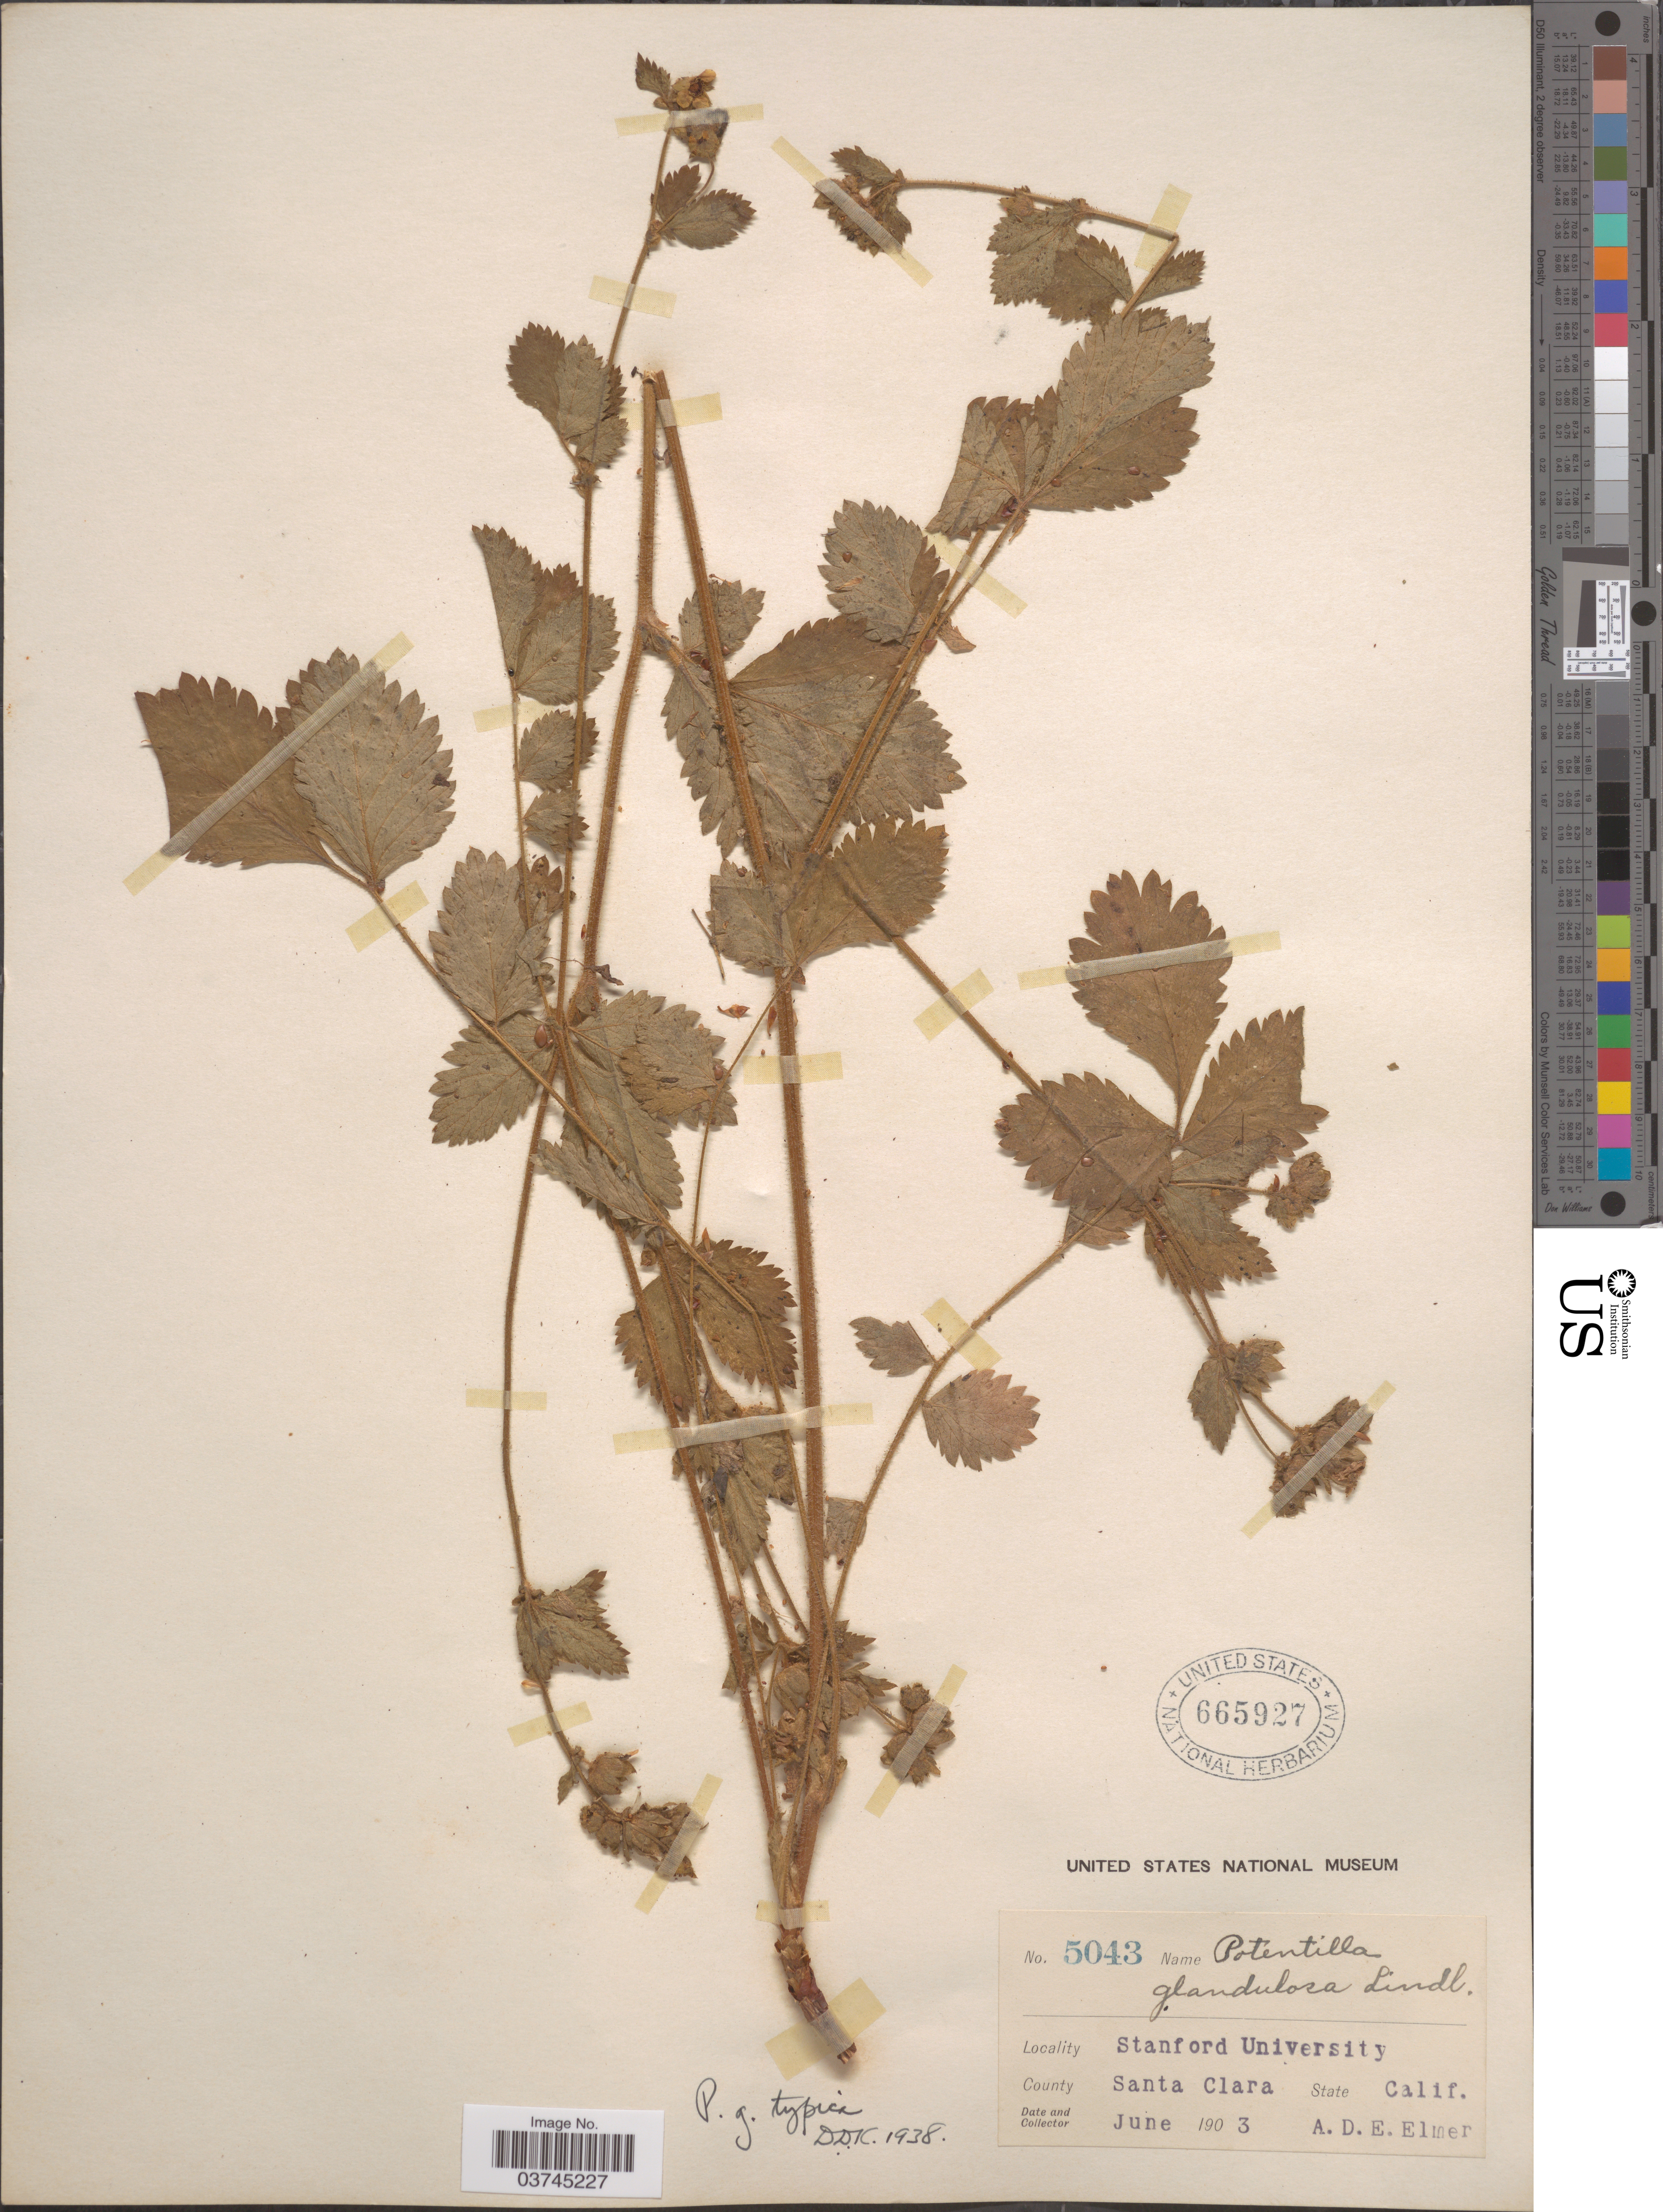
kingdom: Plantae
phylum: Tracheophyta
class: Magnoliopsida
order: Rosales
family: Rosaceae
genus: Drymocallis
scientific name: Drymocallis glandulosa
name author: (Lindl.) Rydb.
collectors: A. D. E. Elmer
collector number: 5043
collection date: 1903-06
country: United States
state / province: California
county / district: Santa Clara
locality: Stanford University. Couny Santa Clara.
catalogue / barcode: US 665927